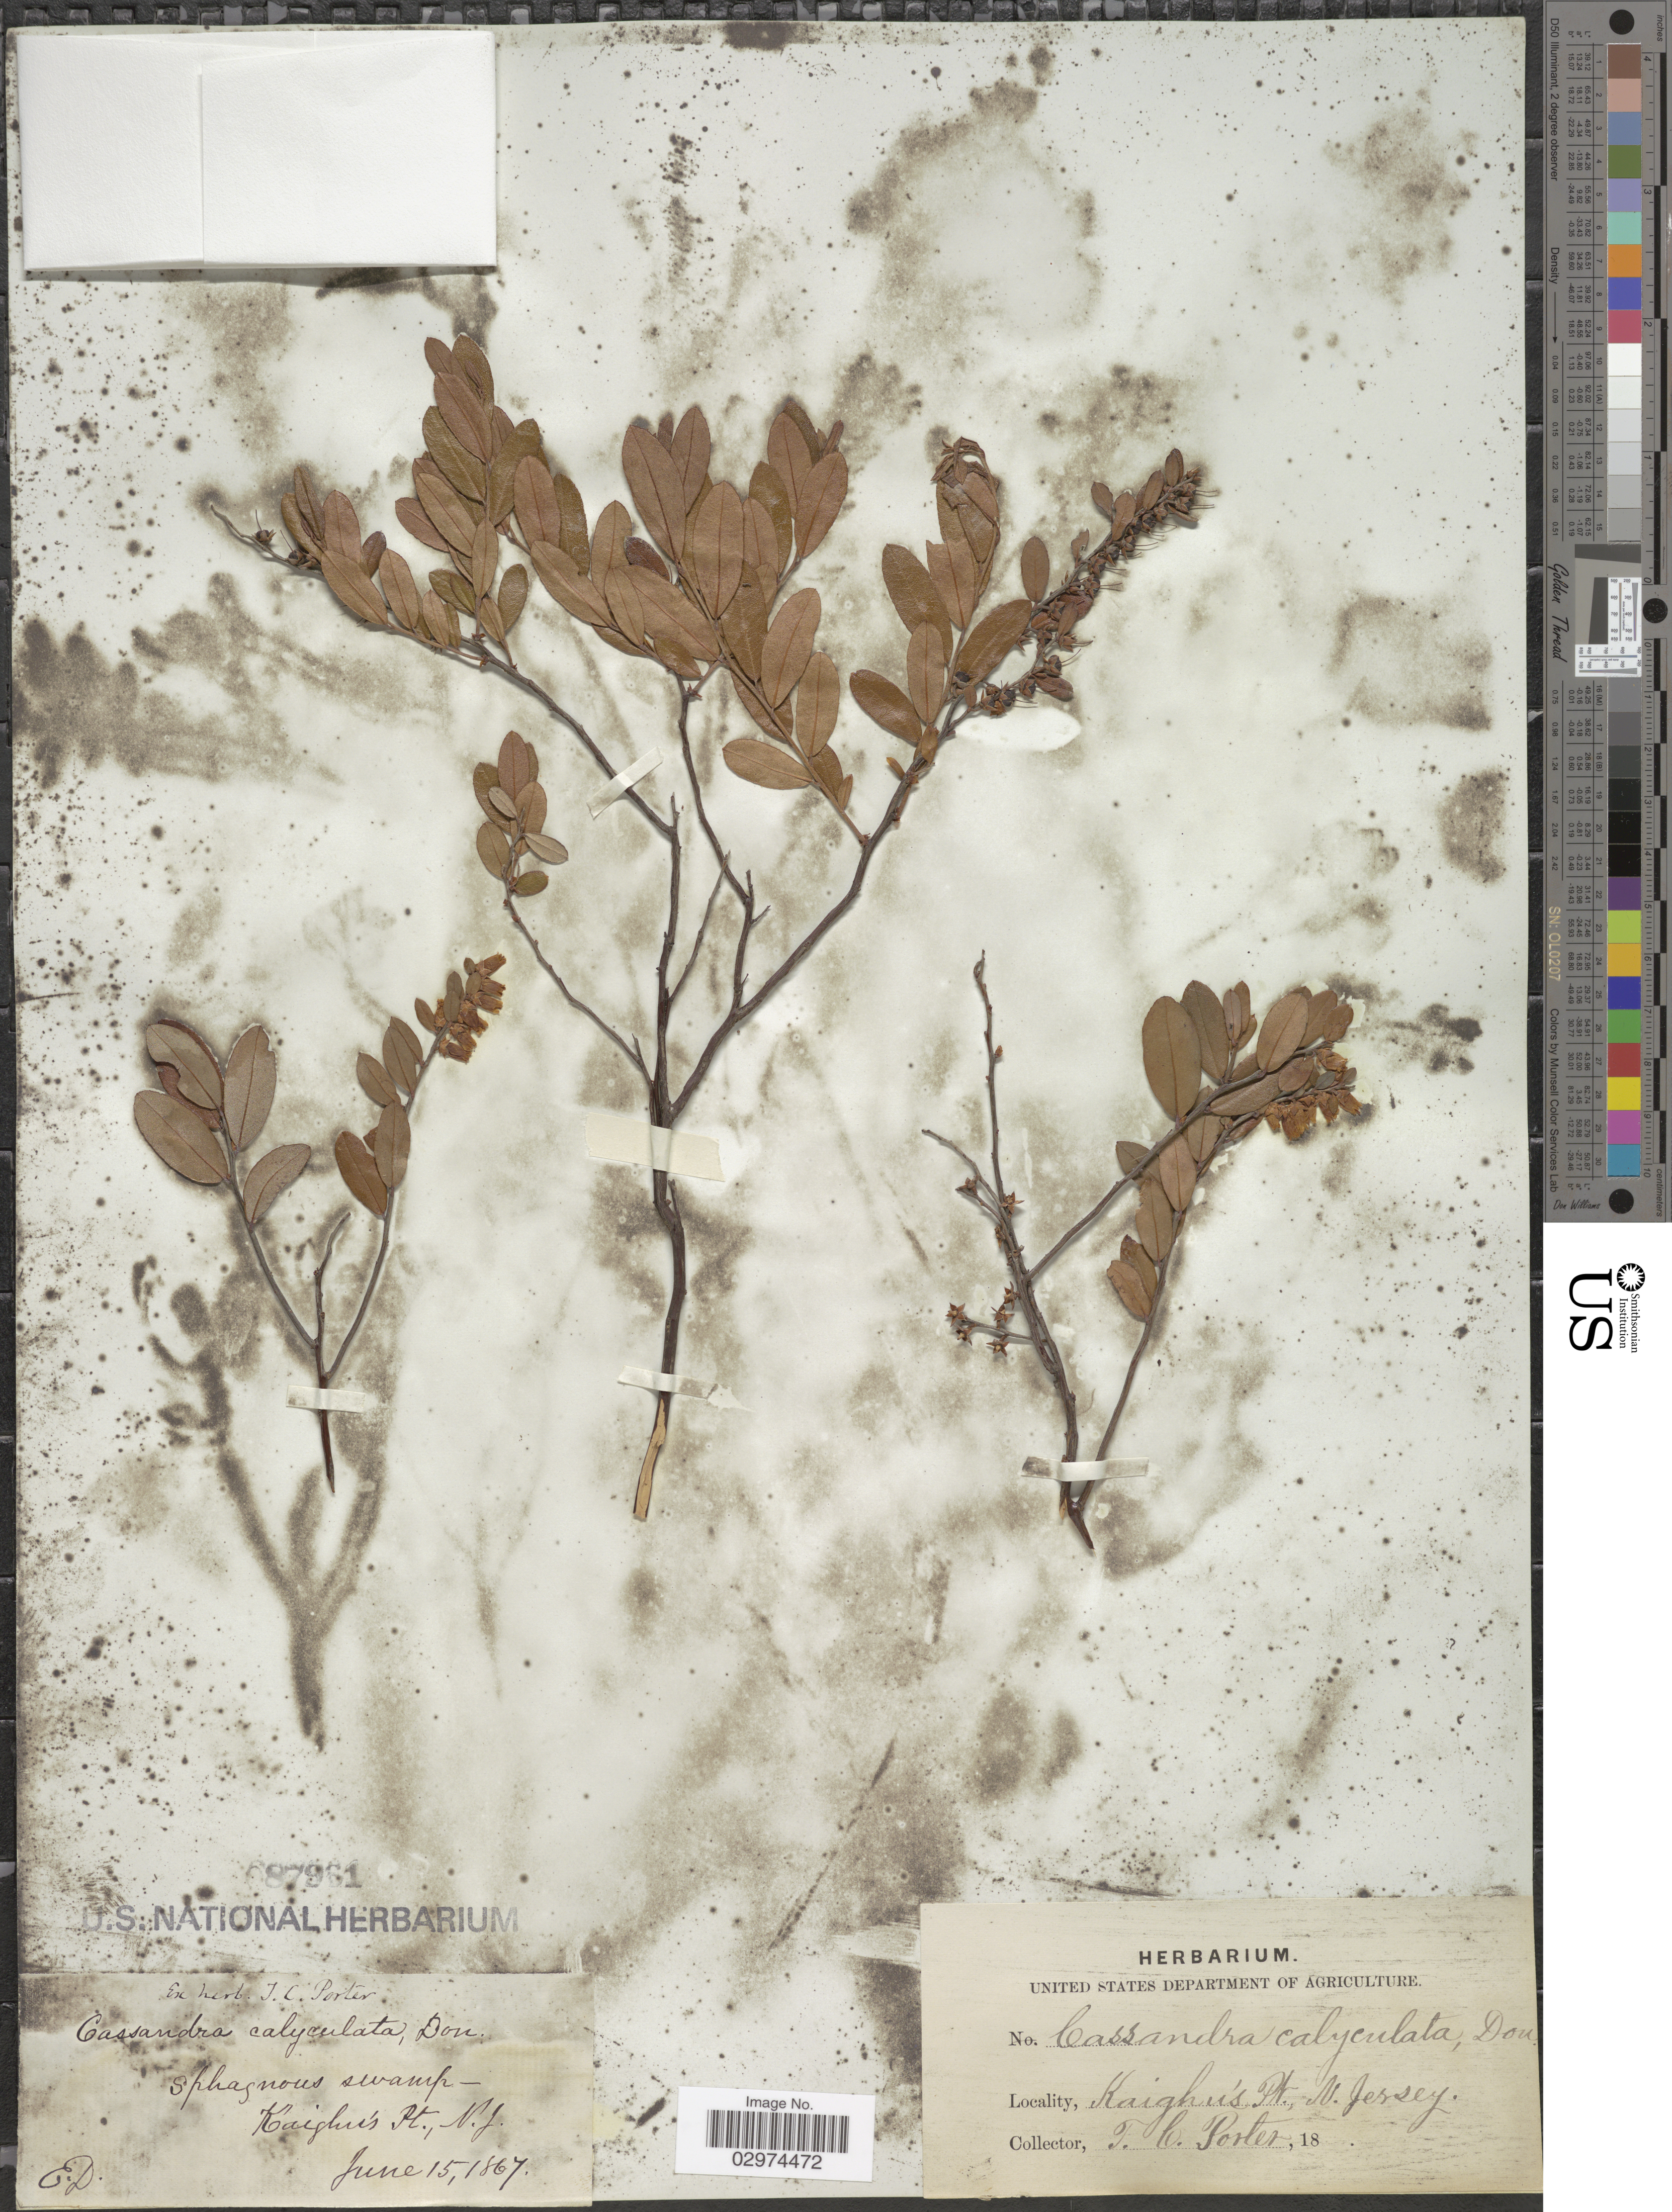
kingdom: Plantae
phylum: Tracheophyta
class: Magnoliopsida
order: Ericales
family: Ericaceae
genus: Chamaedaphne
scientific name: Chamaedaphne calyculata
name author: (L.) Moench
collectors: T. Porter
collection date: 1867-06-15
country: United States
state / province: New Jersey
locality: Kaighu's Pt.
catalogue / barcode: US 87961